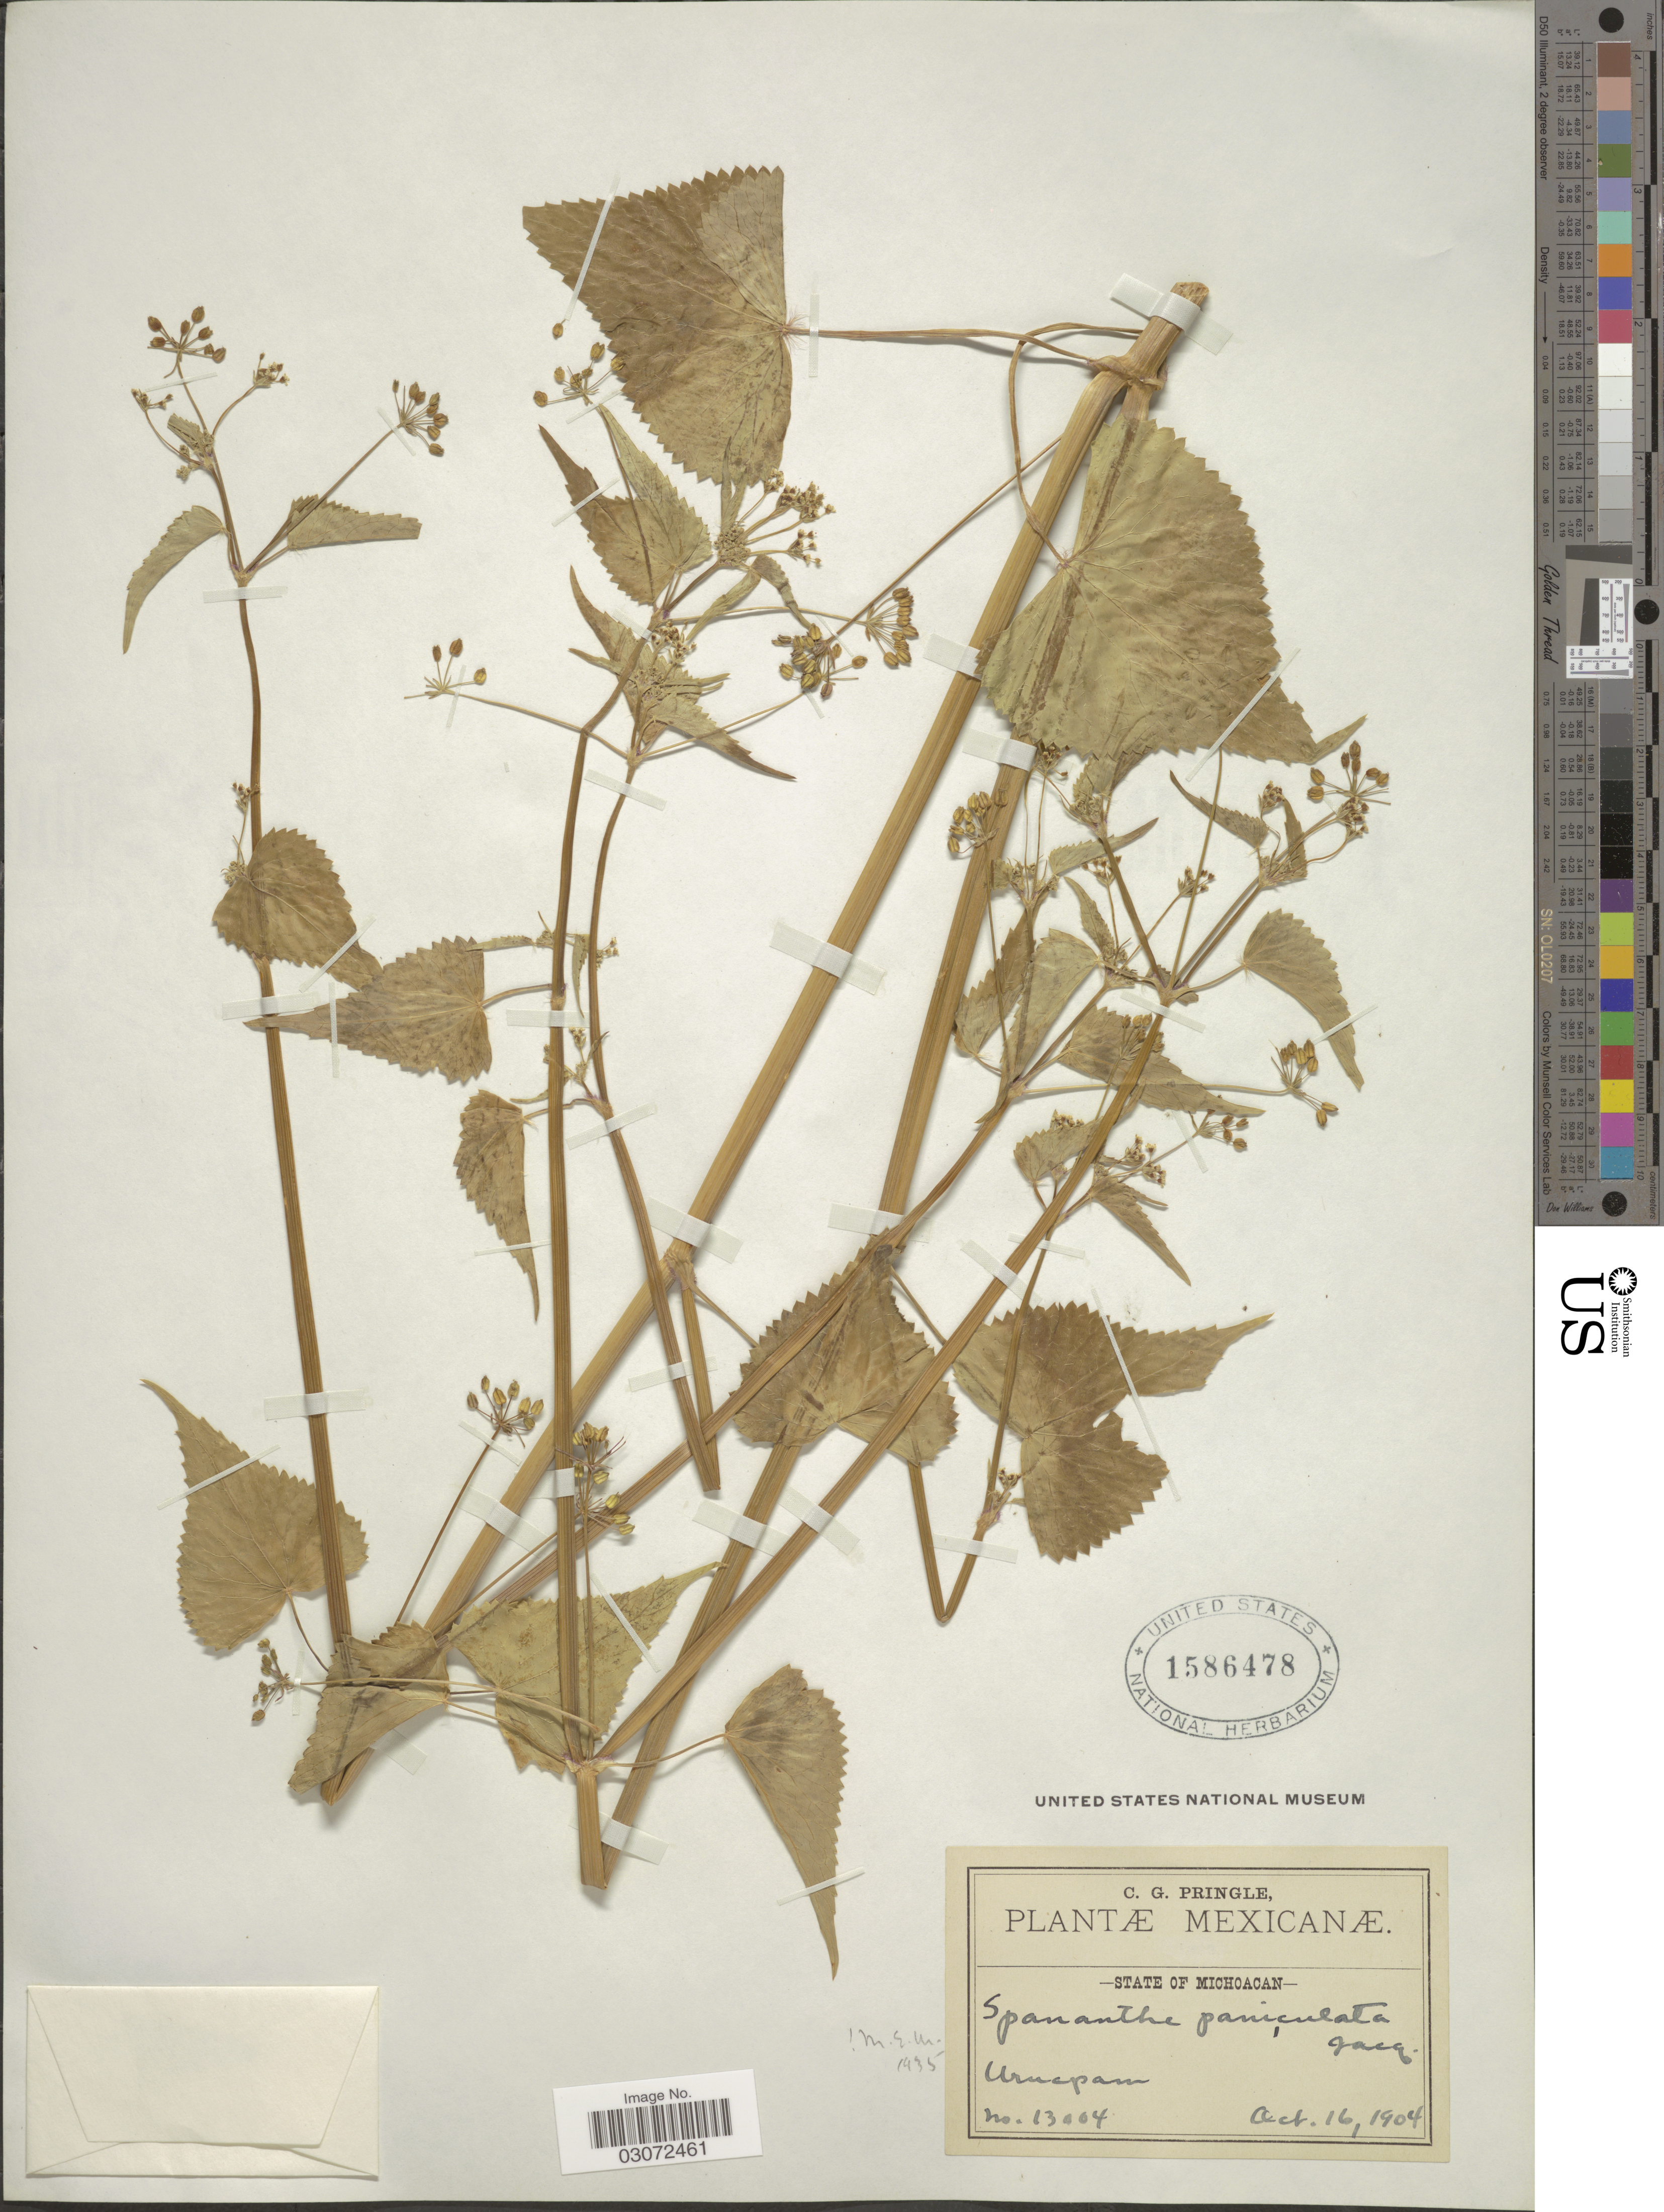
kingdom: Plantae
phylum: Tracheophyta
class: Magnoliopsida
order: Apiales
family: Apiaceae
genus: Spananthe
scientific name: Spananthe paniculata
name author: Jacq.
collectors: C. G. Pringle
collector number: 13004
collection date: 1904-10-16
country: Mexico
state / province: Michoacán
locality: Uruapan.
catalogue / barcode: US 1586478